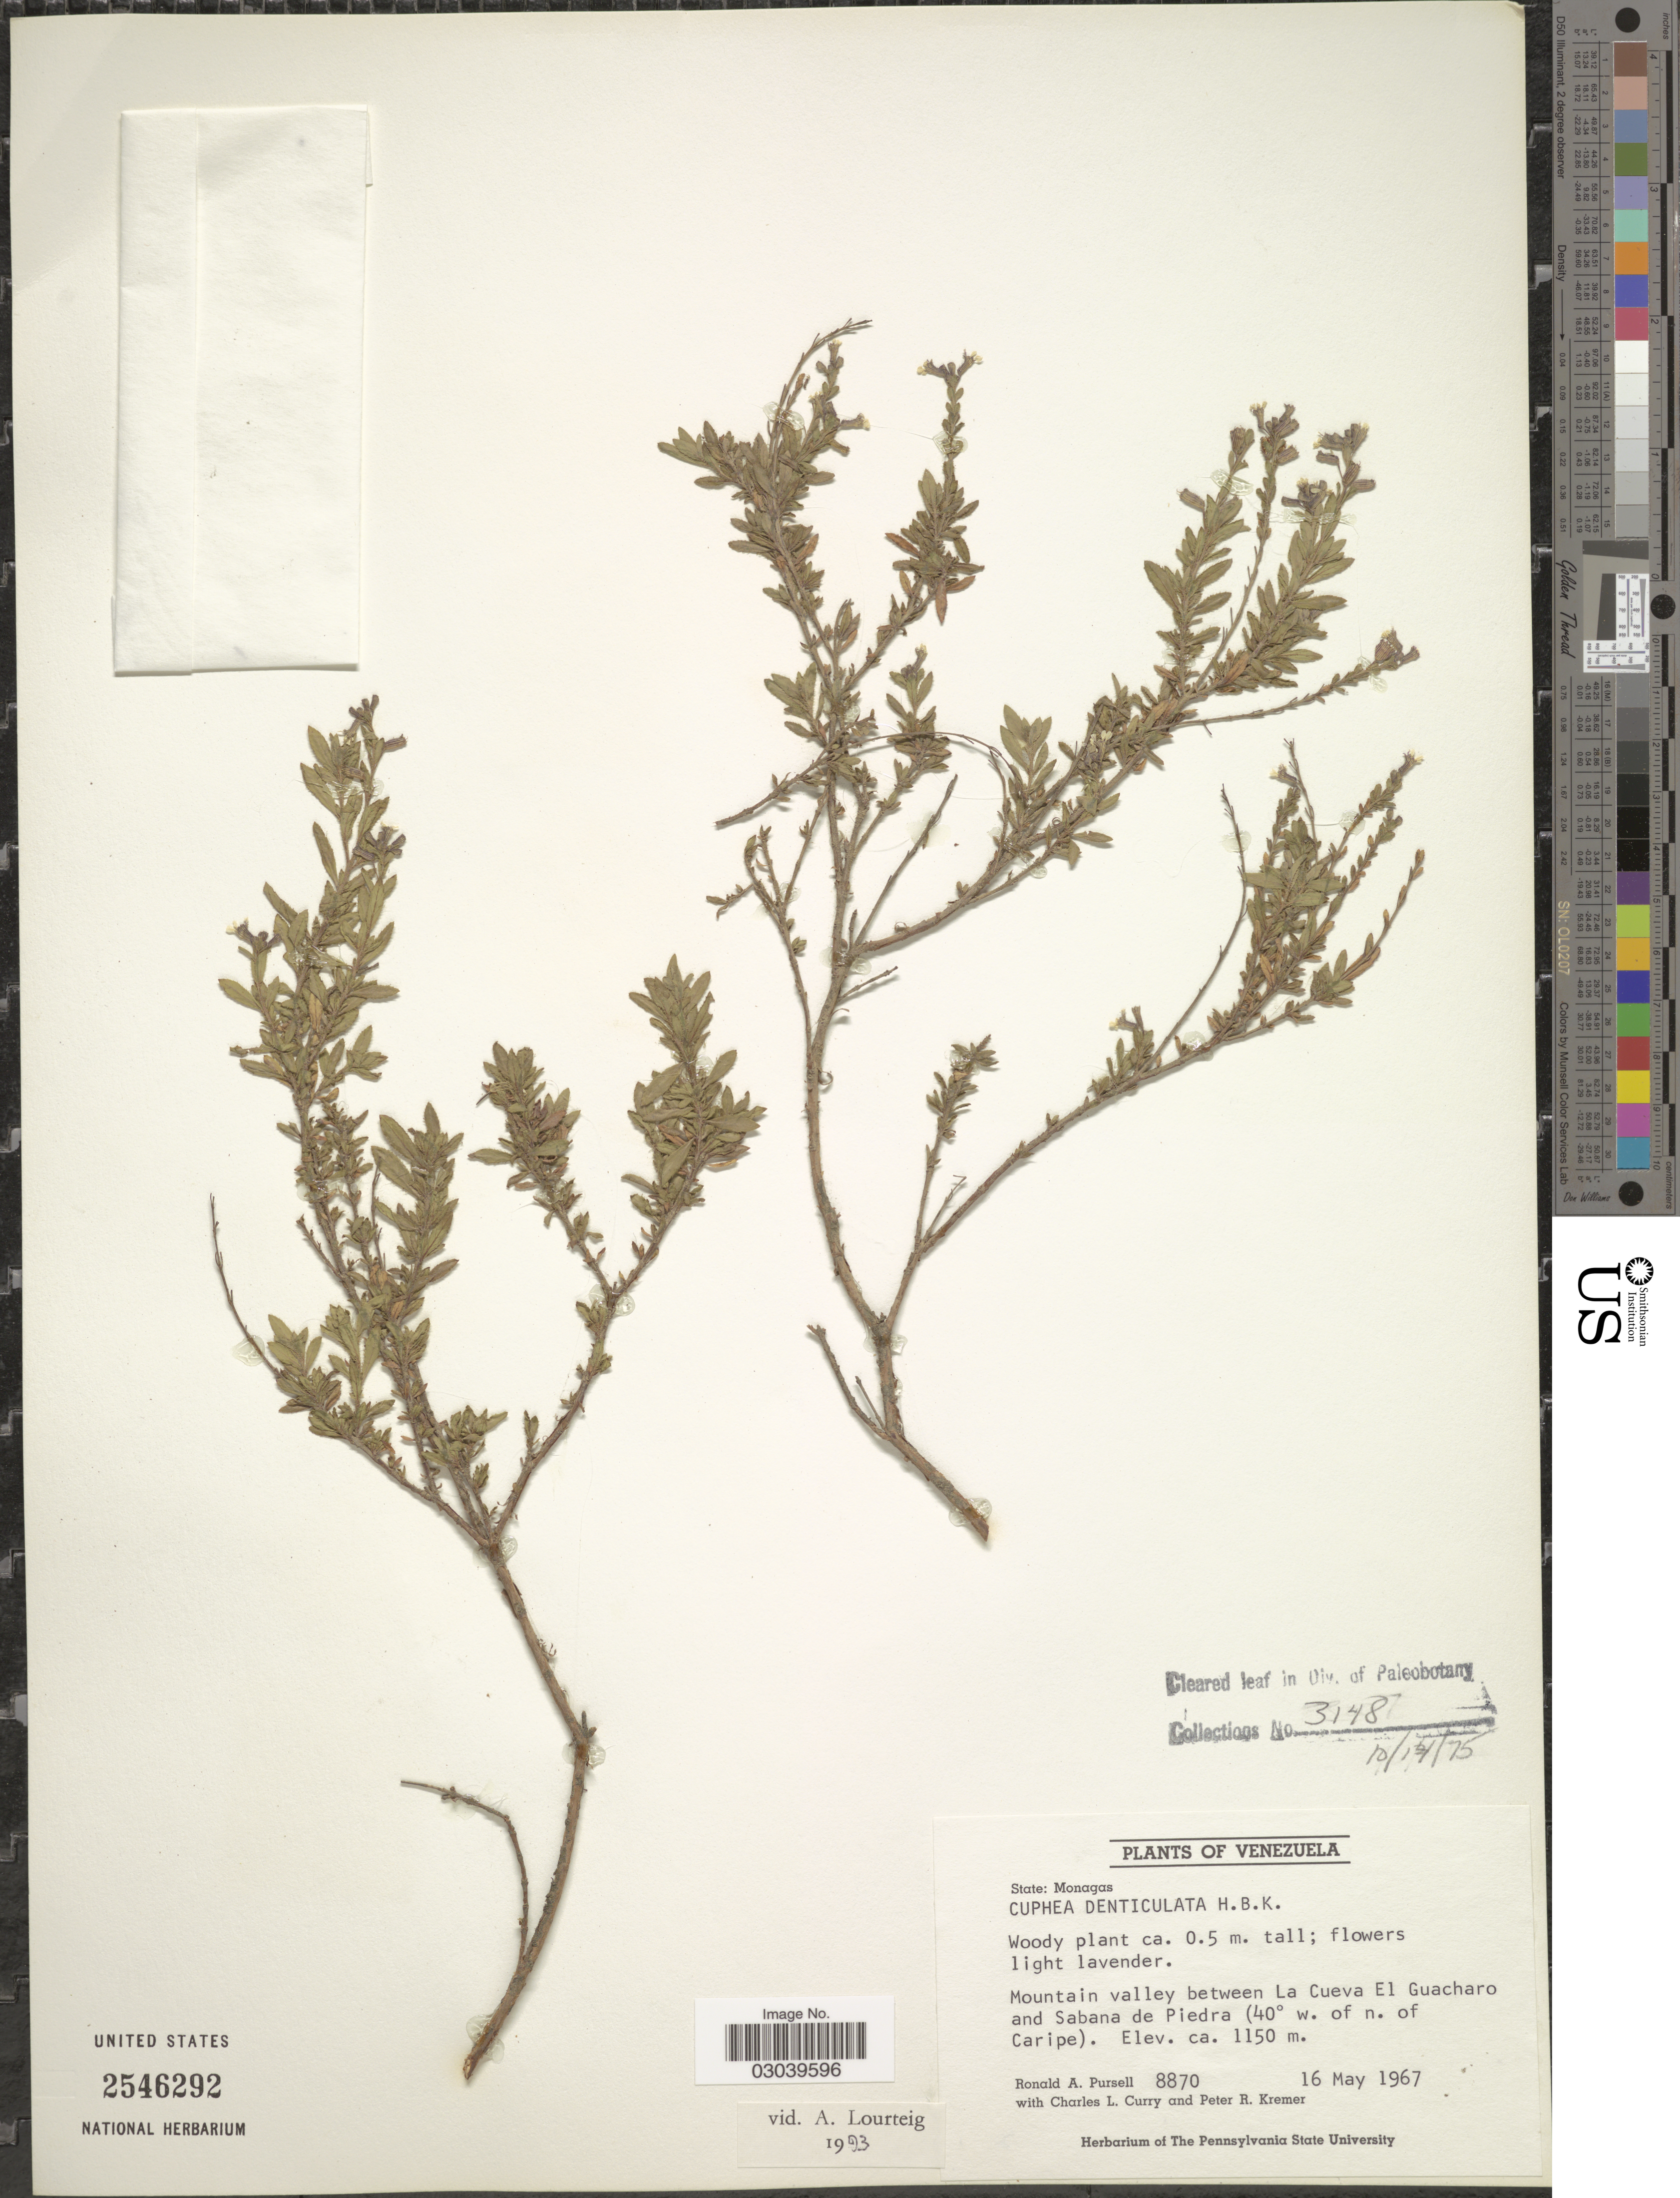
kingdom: Plantae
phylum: Tracheophyta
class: Magnoliopsida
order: Myrtales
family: Lythraceae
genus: Cuphea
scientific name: Cuphea denticulata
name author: Kunth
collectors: R. A. Pursell, C. L. Curry & P. Kremer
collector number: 8870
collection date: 1967-05-16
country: Venezuela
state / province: Monagas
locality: Mountain valley between La Cueva El Guacharo and Sabana de Piedra (40° w. of n. of Caripe).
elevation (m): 1150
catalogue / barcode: US 2546292